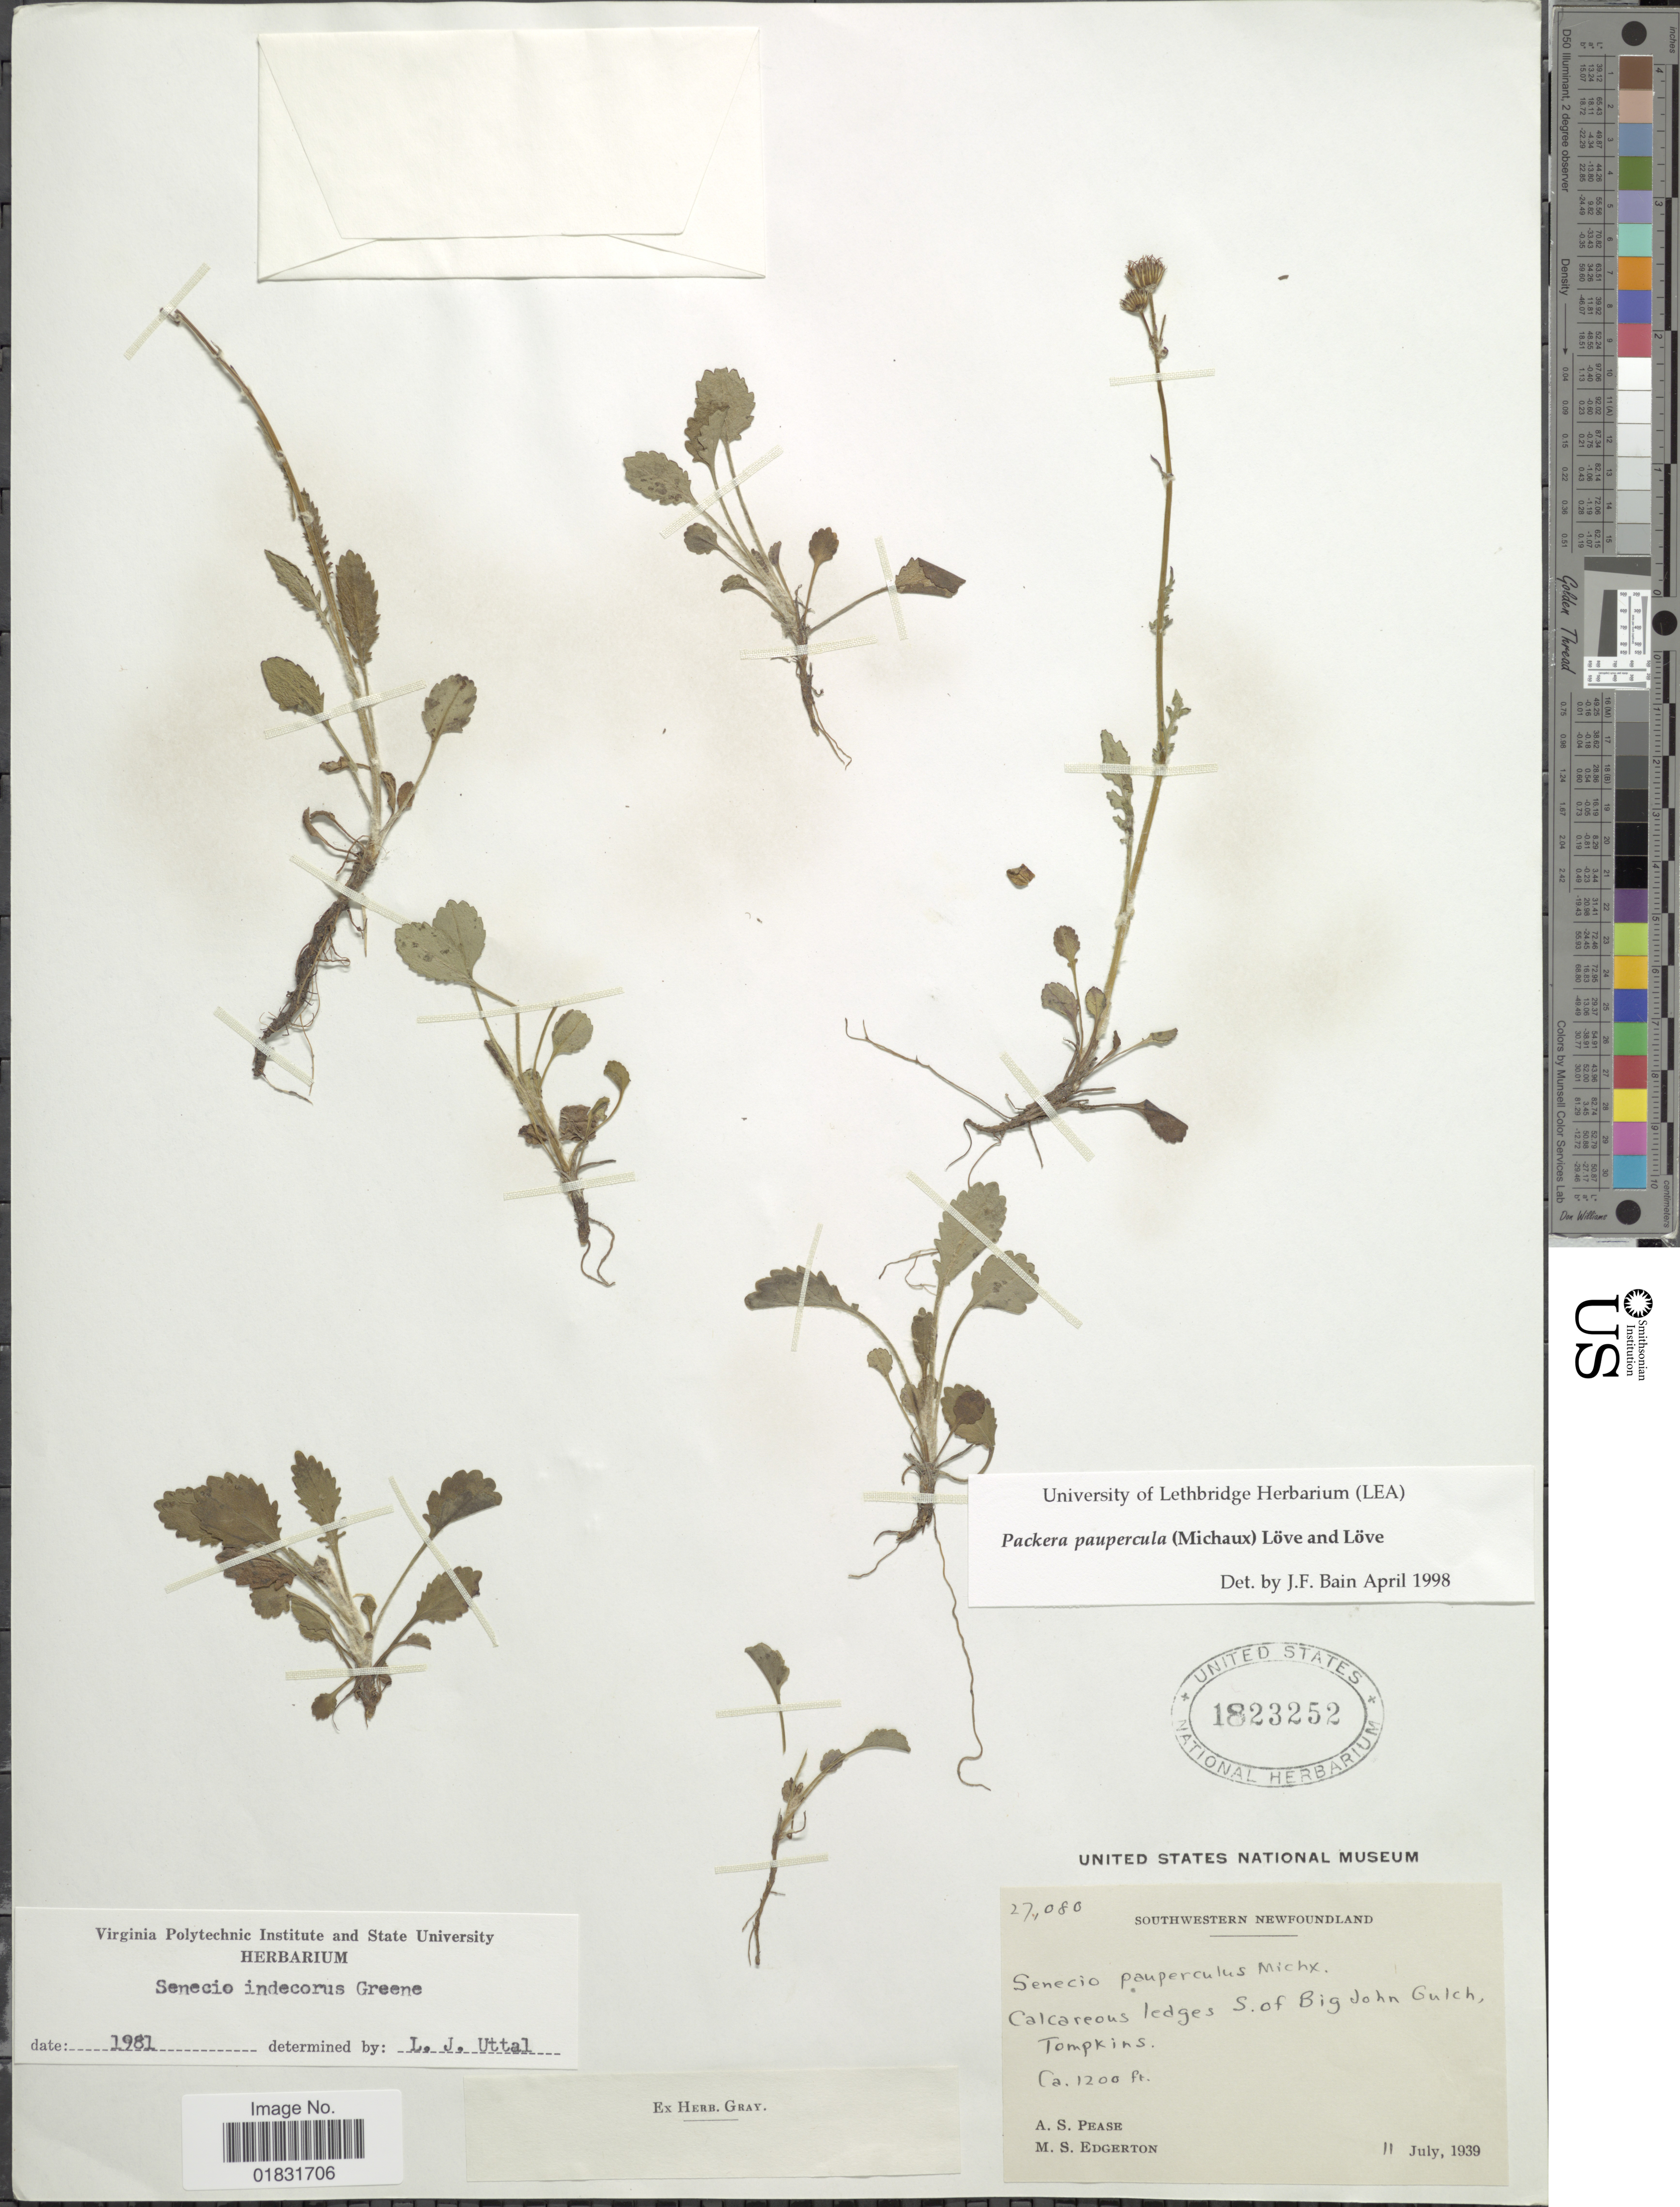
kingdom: Plantae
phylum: Tracheophyta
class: Magnoliopsida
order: Asterales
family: Asteraceae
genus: Packera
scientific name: Packera paupercula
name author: (Michx.) Á. Löve & D. Löve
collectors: A. S. Pease & M. Edgerton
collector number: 27080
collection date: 1939-07-11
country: Canada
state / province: Newfoundland and Labrador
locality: Southwestern Newfoundland, Calcareous ledges S of Big John Gulch, Tompkins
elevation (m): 366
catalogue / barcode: US 1823252